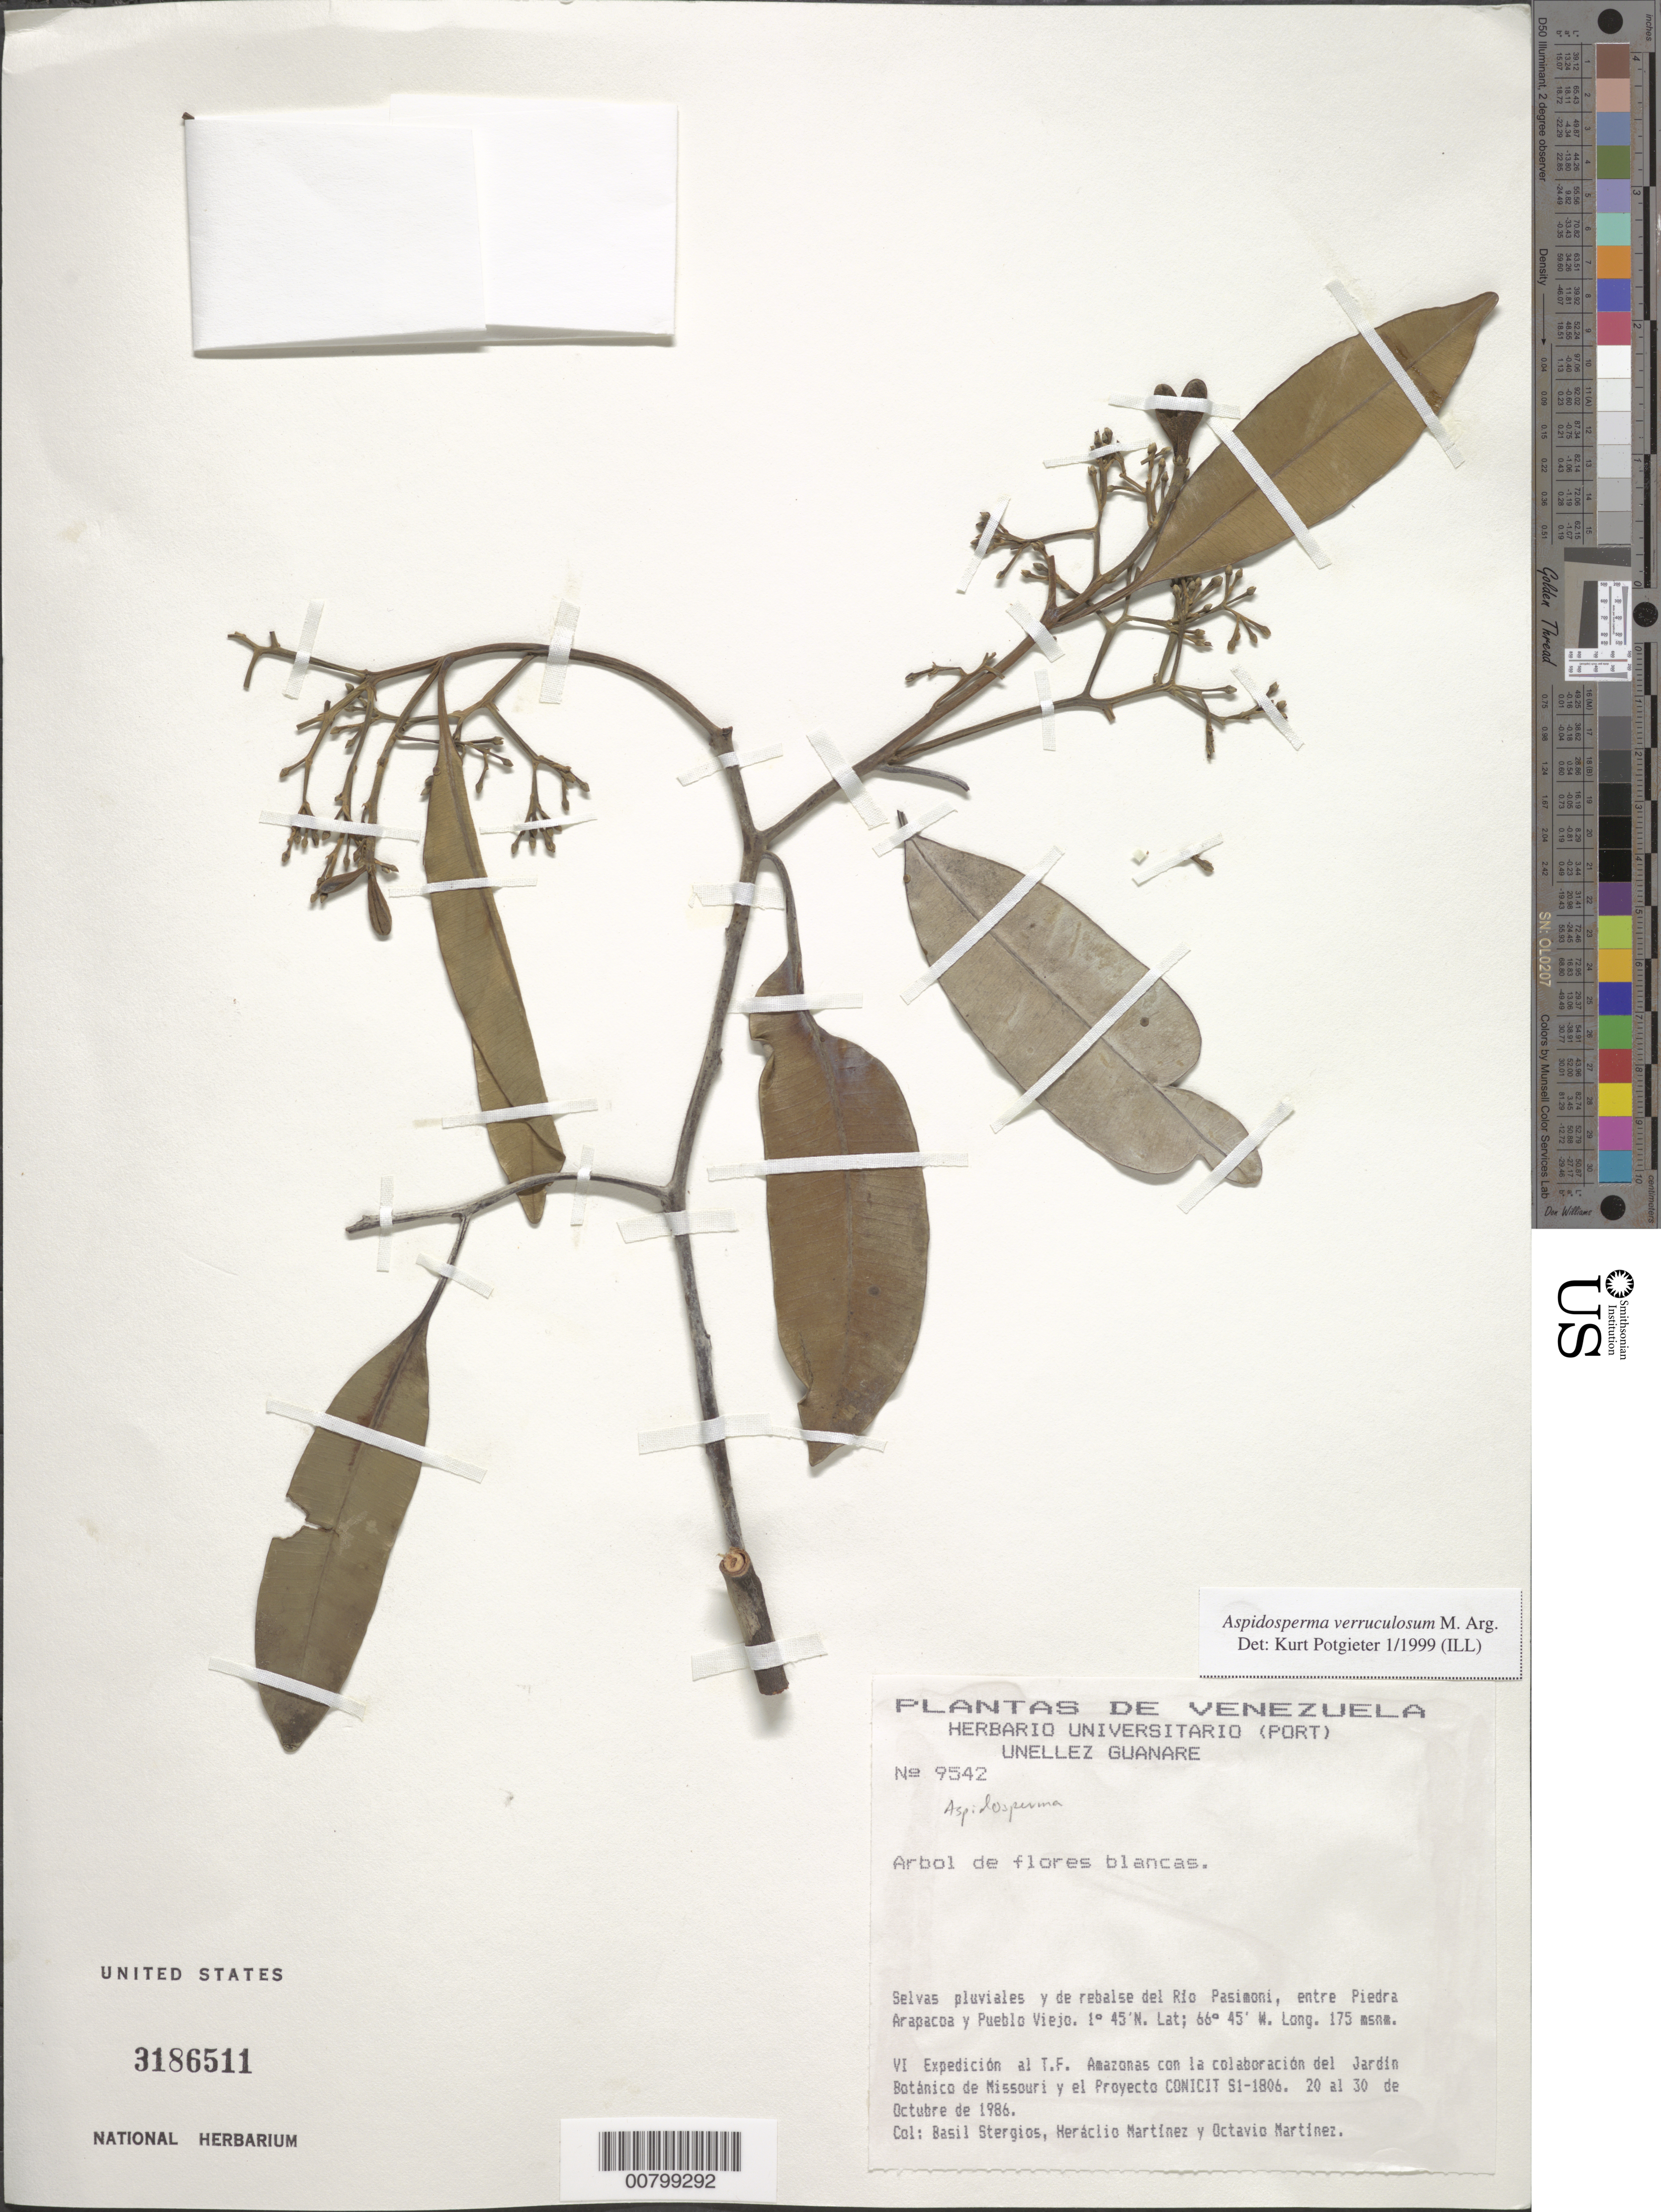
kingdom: Plantae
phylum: Tracheophyta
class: Magnoliopsida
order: Gentianales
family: Apocynaceae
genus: Aspidosperma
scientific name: Aspidosperma verruculosum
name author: Müll. Arg.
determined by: Potgieter, K.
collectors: B. G. Stergios, H. Martinez & O. Martínez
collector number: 9542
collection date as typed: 20-Oct-86 to 30-Oct-86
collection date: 1986-10-20/1986-10-30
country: Venezuela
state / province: Amazonas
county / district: Río Negro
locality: Río Pasimoni, entre Piedra Arapacoa y Pueblo Viejo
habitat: Selvas pluviales y rebalse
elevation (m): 175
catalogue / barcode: US 3186511